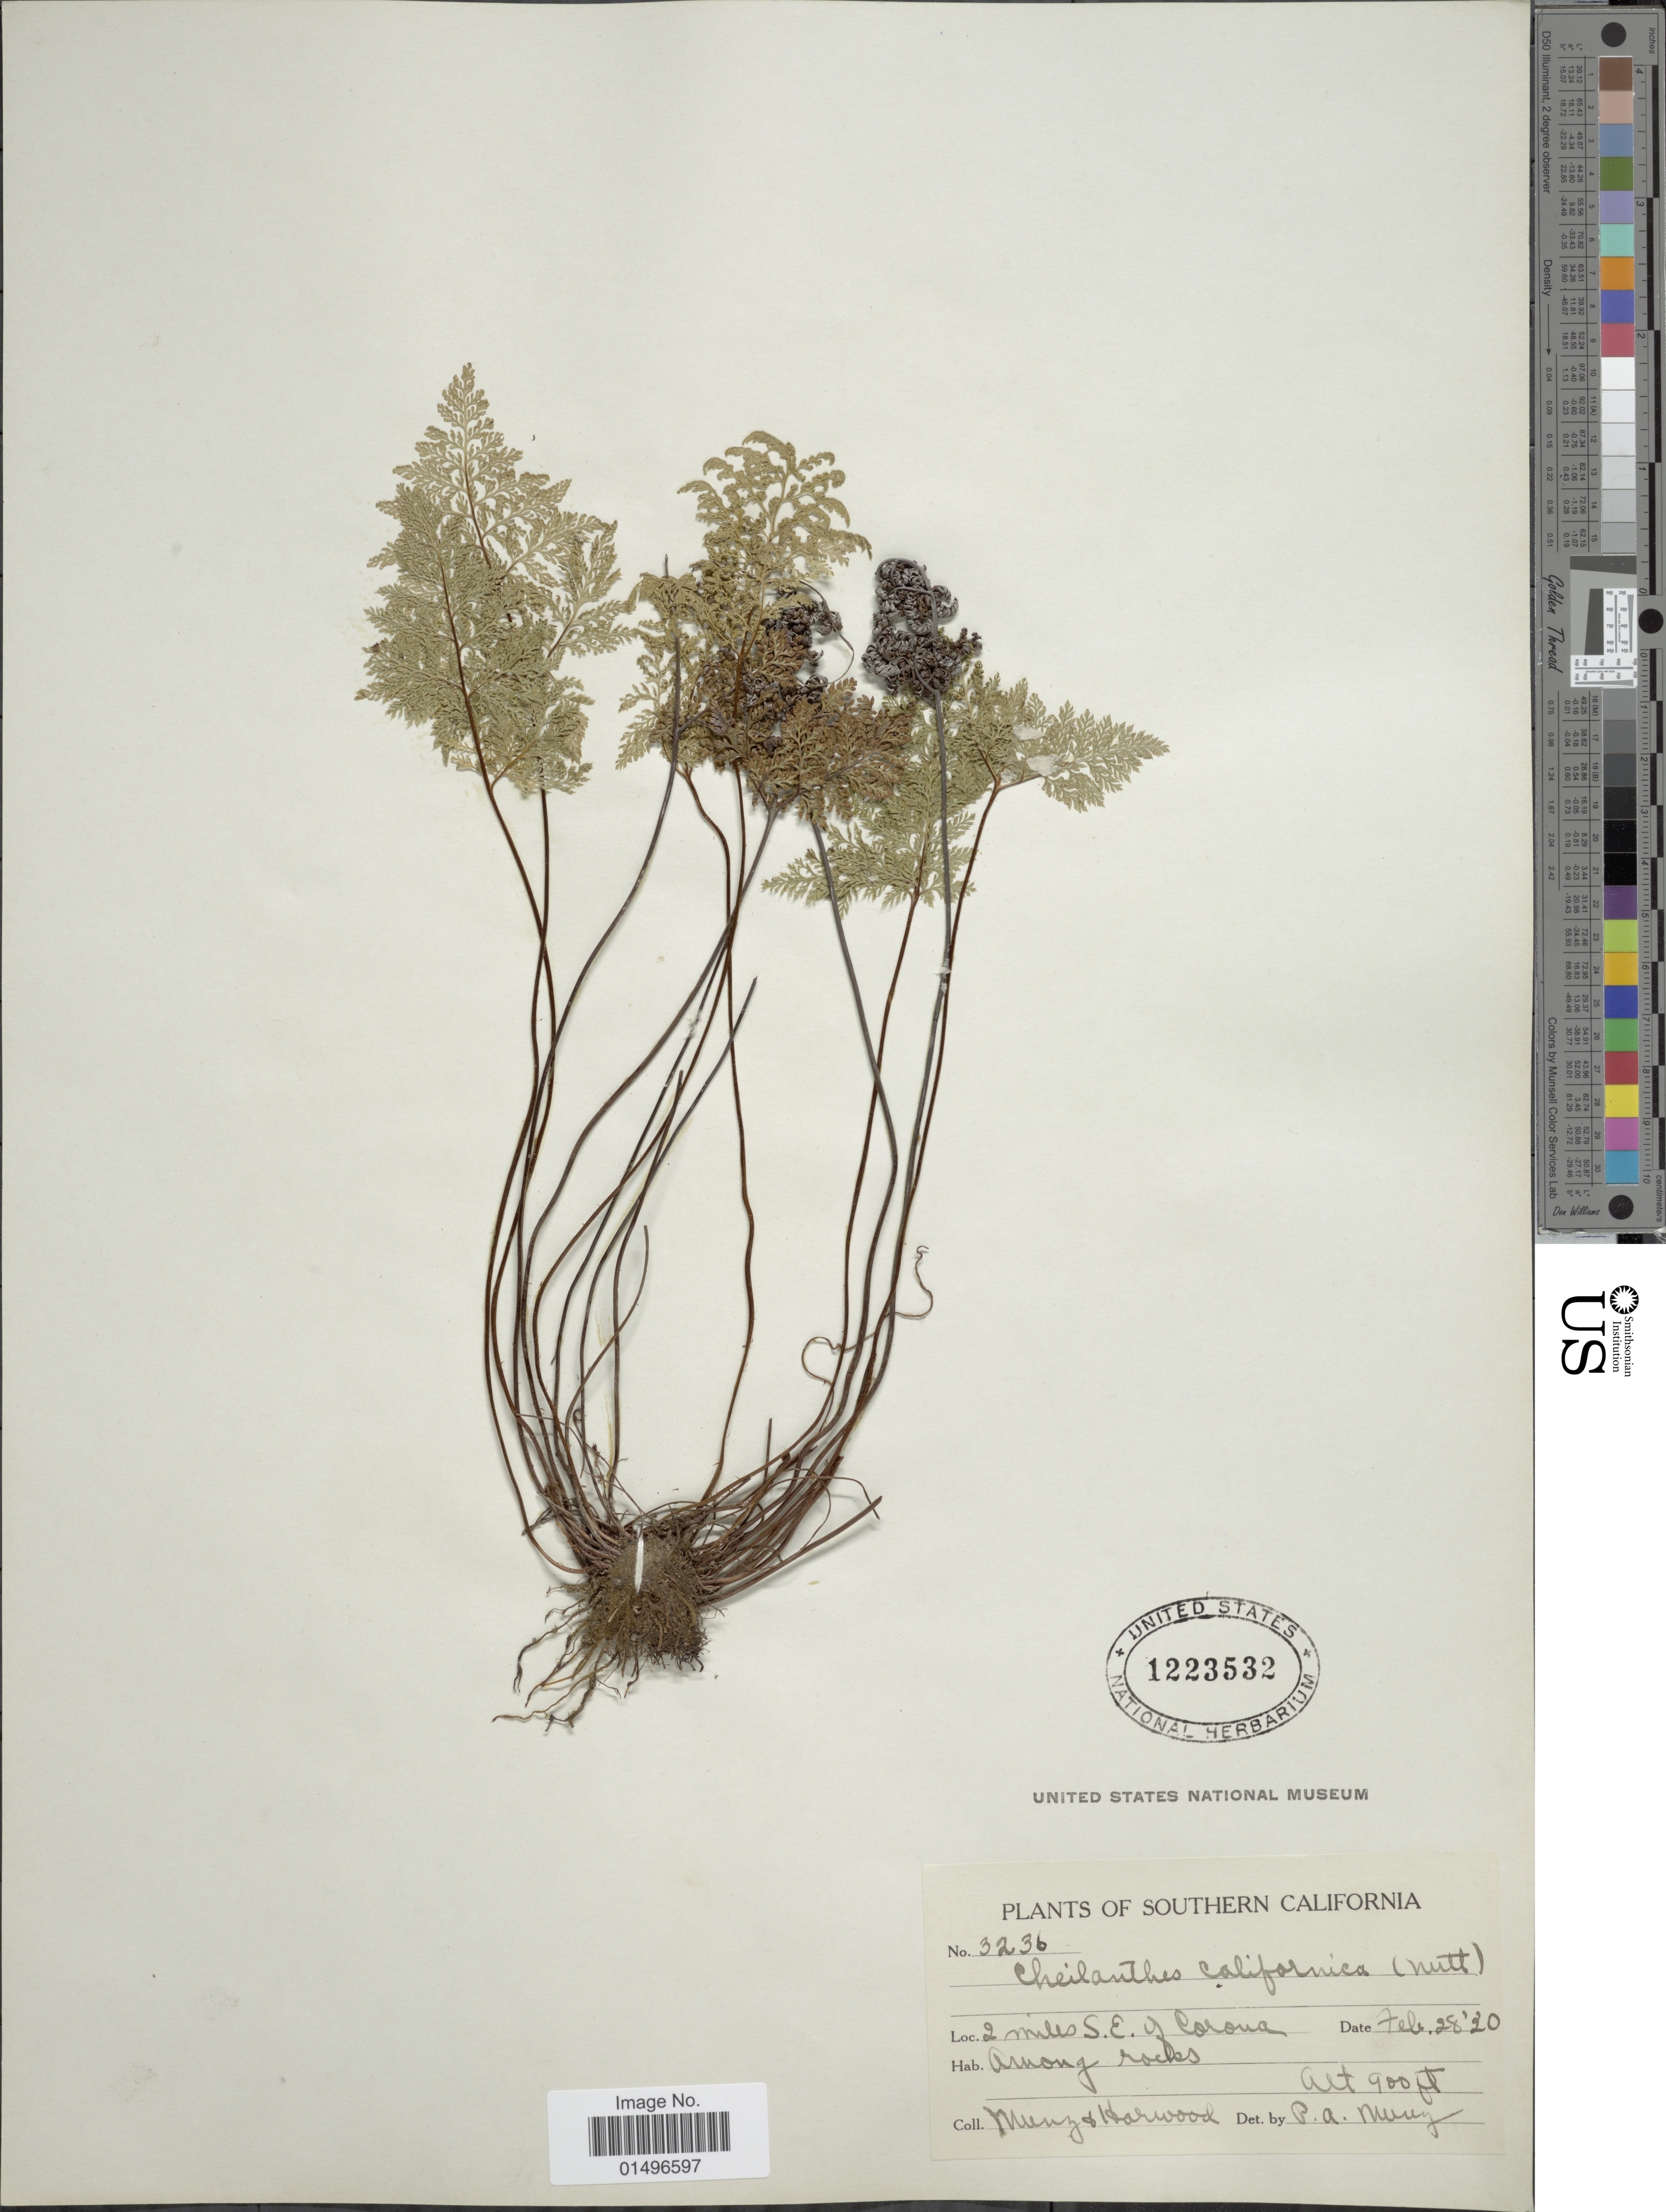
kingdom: Plantae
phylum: Tracheophyta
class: Polypodiopsida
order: Polypodiales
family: Pteridaceae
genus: Aspidotis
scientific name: Aspidotis californica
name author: (Hook.) Nutt. ex Copel.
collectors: -. Munz & Harwood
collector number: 3236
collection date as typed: Transcribed d/m/y: 28/2/20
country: United States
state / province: California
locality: Southern California, 2 miles S. E. of Corana.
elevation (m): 274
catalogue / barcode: US 1223532